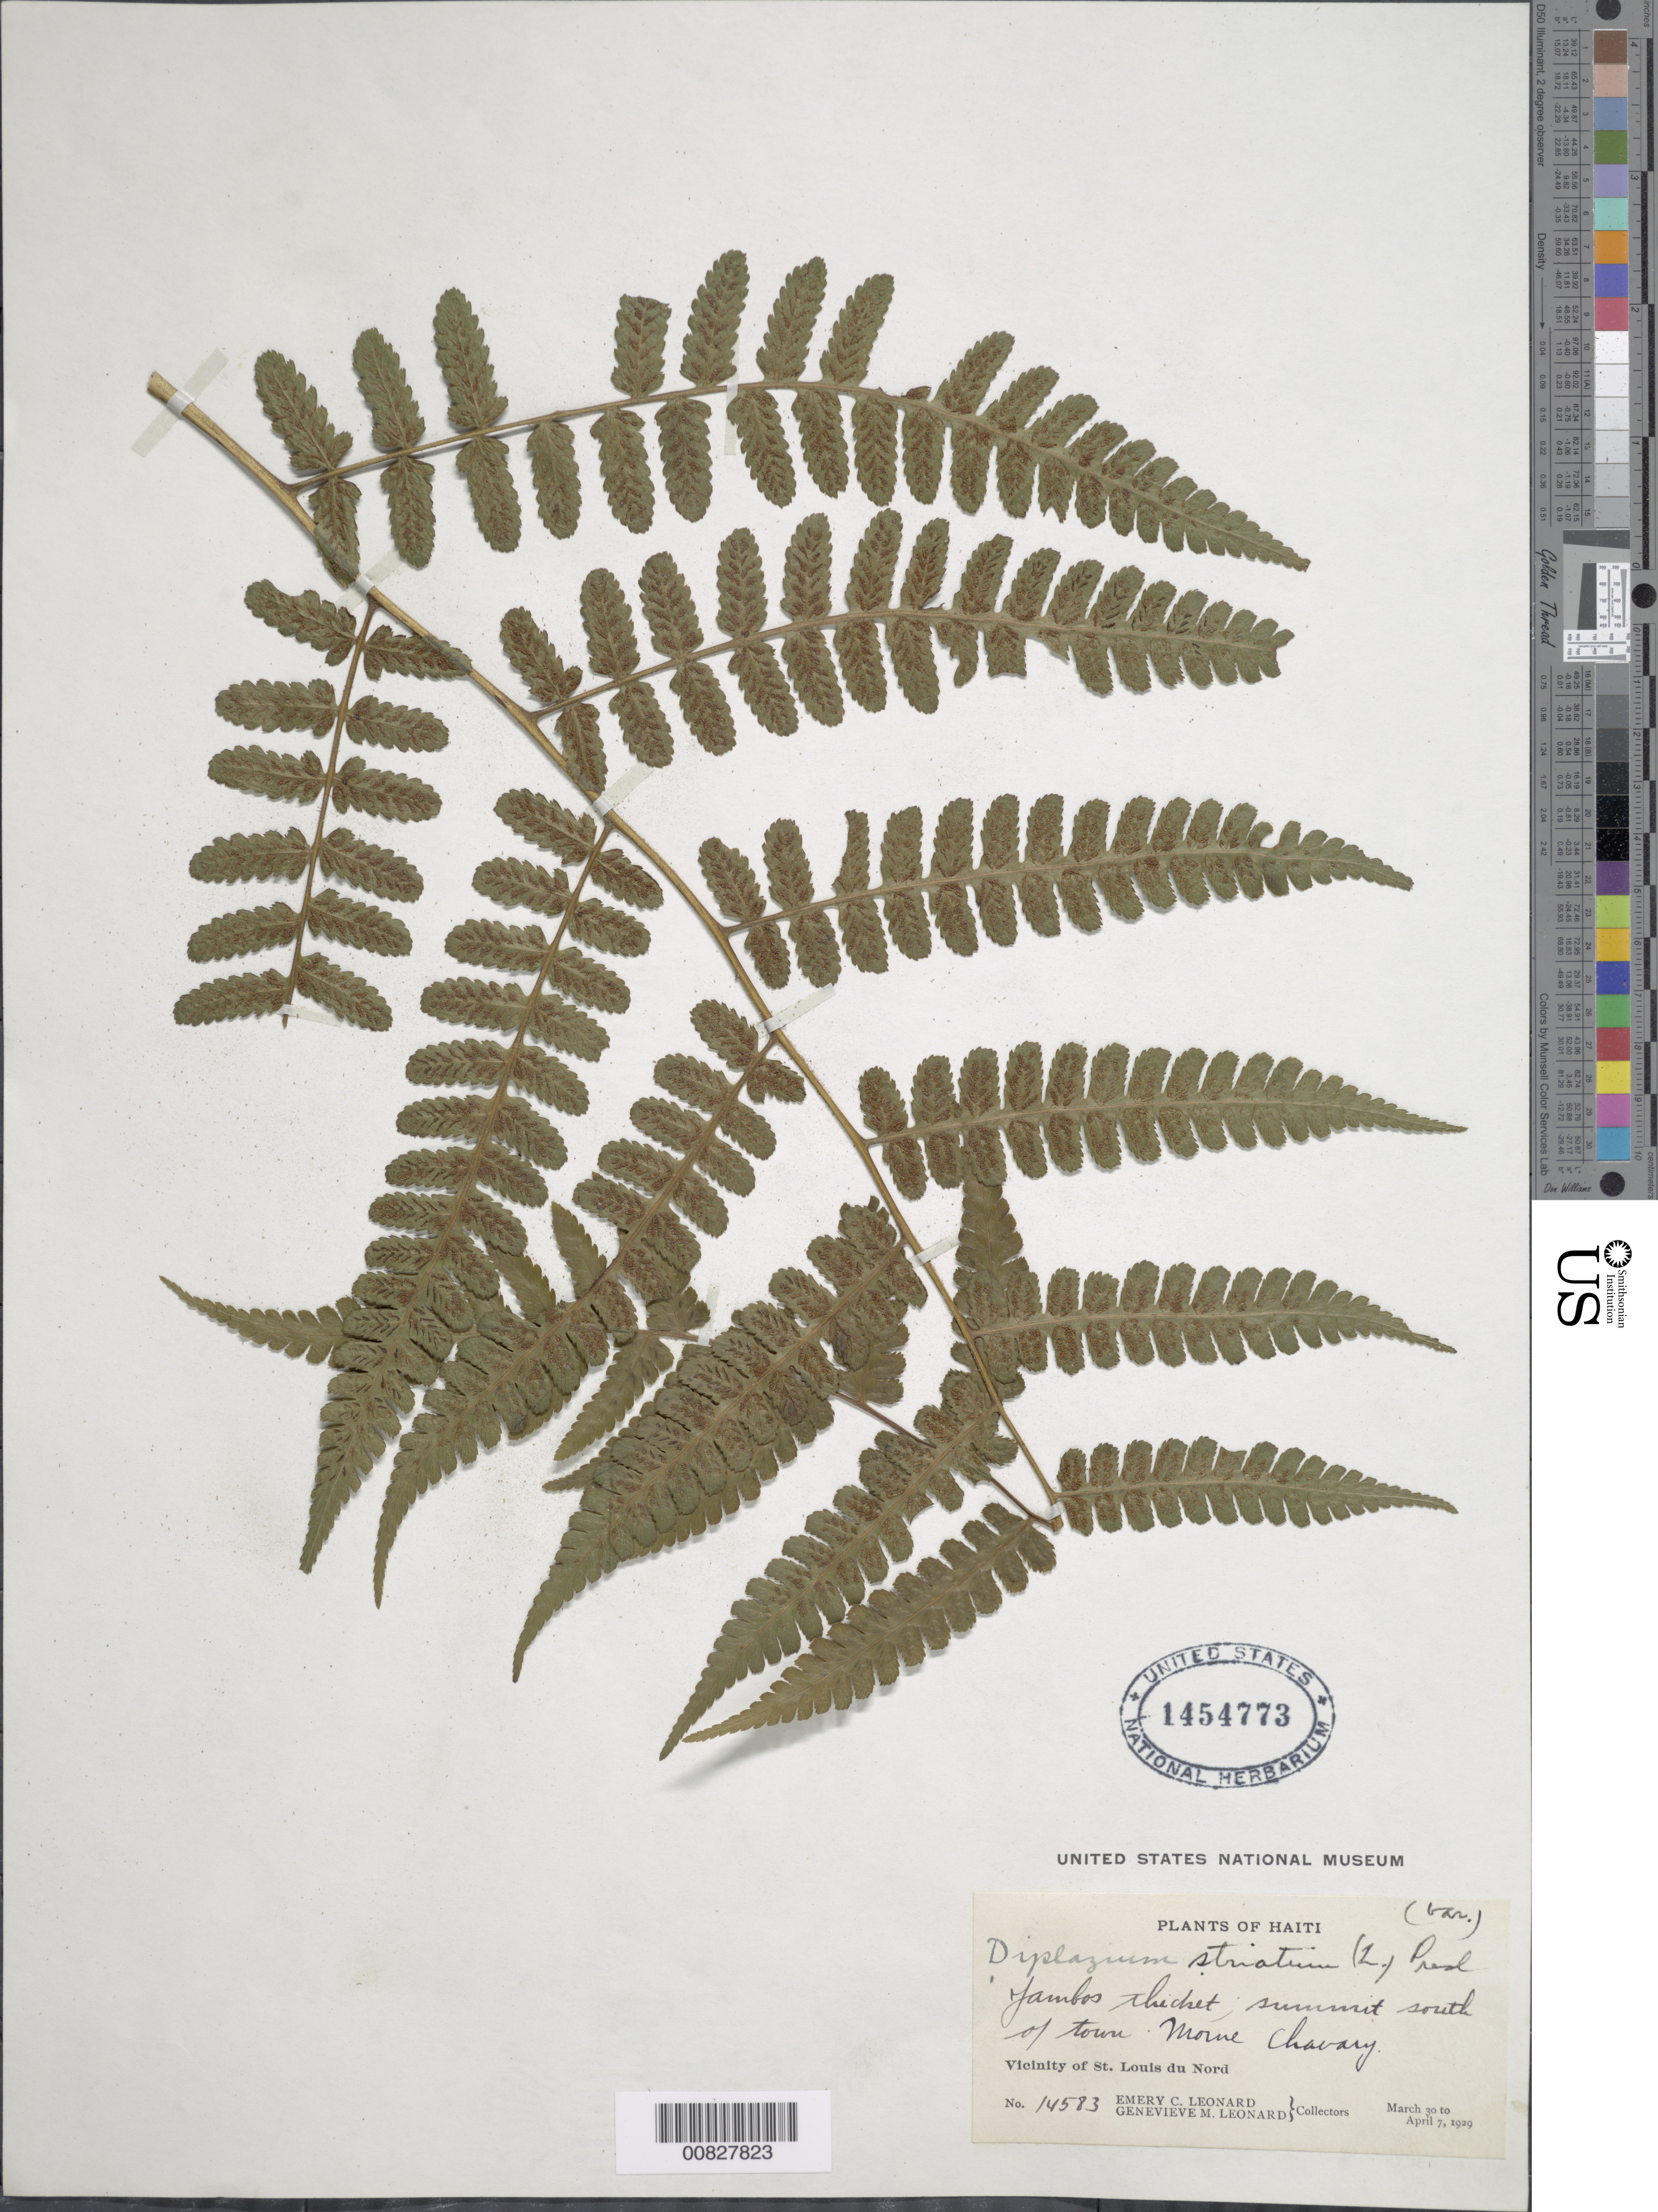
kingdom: Plantae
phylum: Tracheophyta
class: Polypodiopsida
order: Polypodiales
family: Athyriaceae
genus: Diplazium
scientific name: Diplazium striatum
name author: (L.) C. Presl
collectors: E. C. Leonard & G. M. Leonard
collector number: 14583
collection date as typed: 30 Mar 1929 to 07 Apr 1929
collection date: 1929-03-30/1929-04-07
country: Haiti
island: Hispaniola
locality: St. Louis du Nord, S of town, summit Morne Chavary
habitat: Jambos thicket on summit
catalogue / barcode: US 1454773